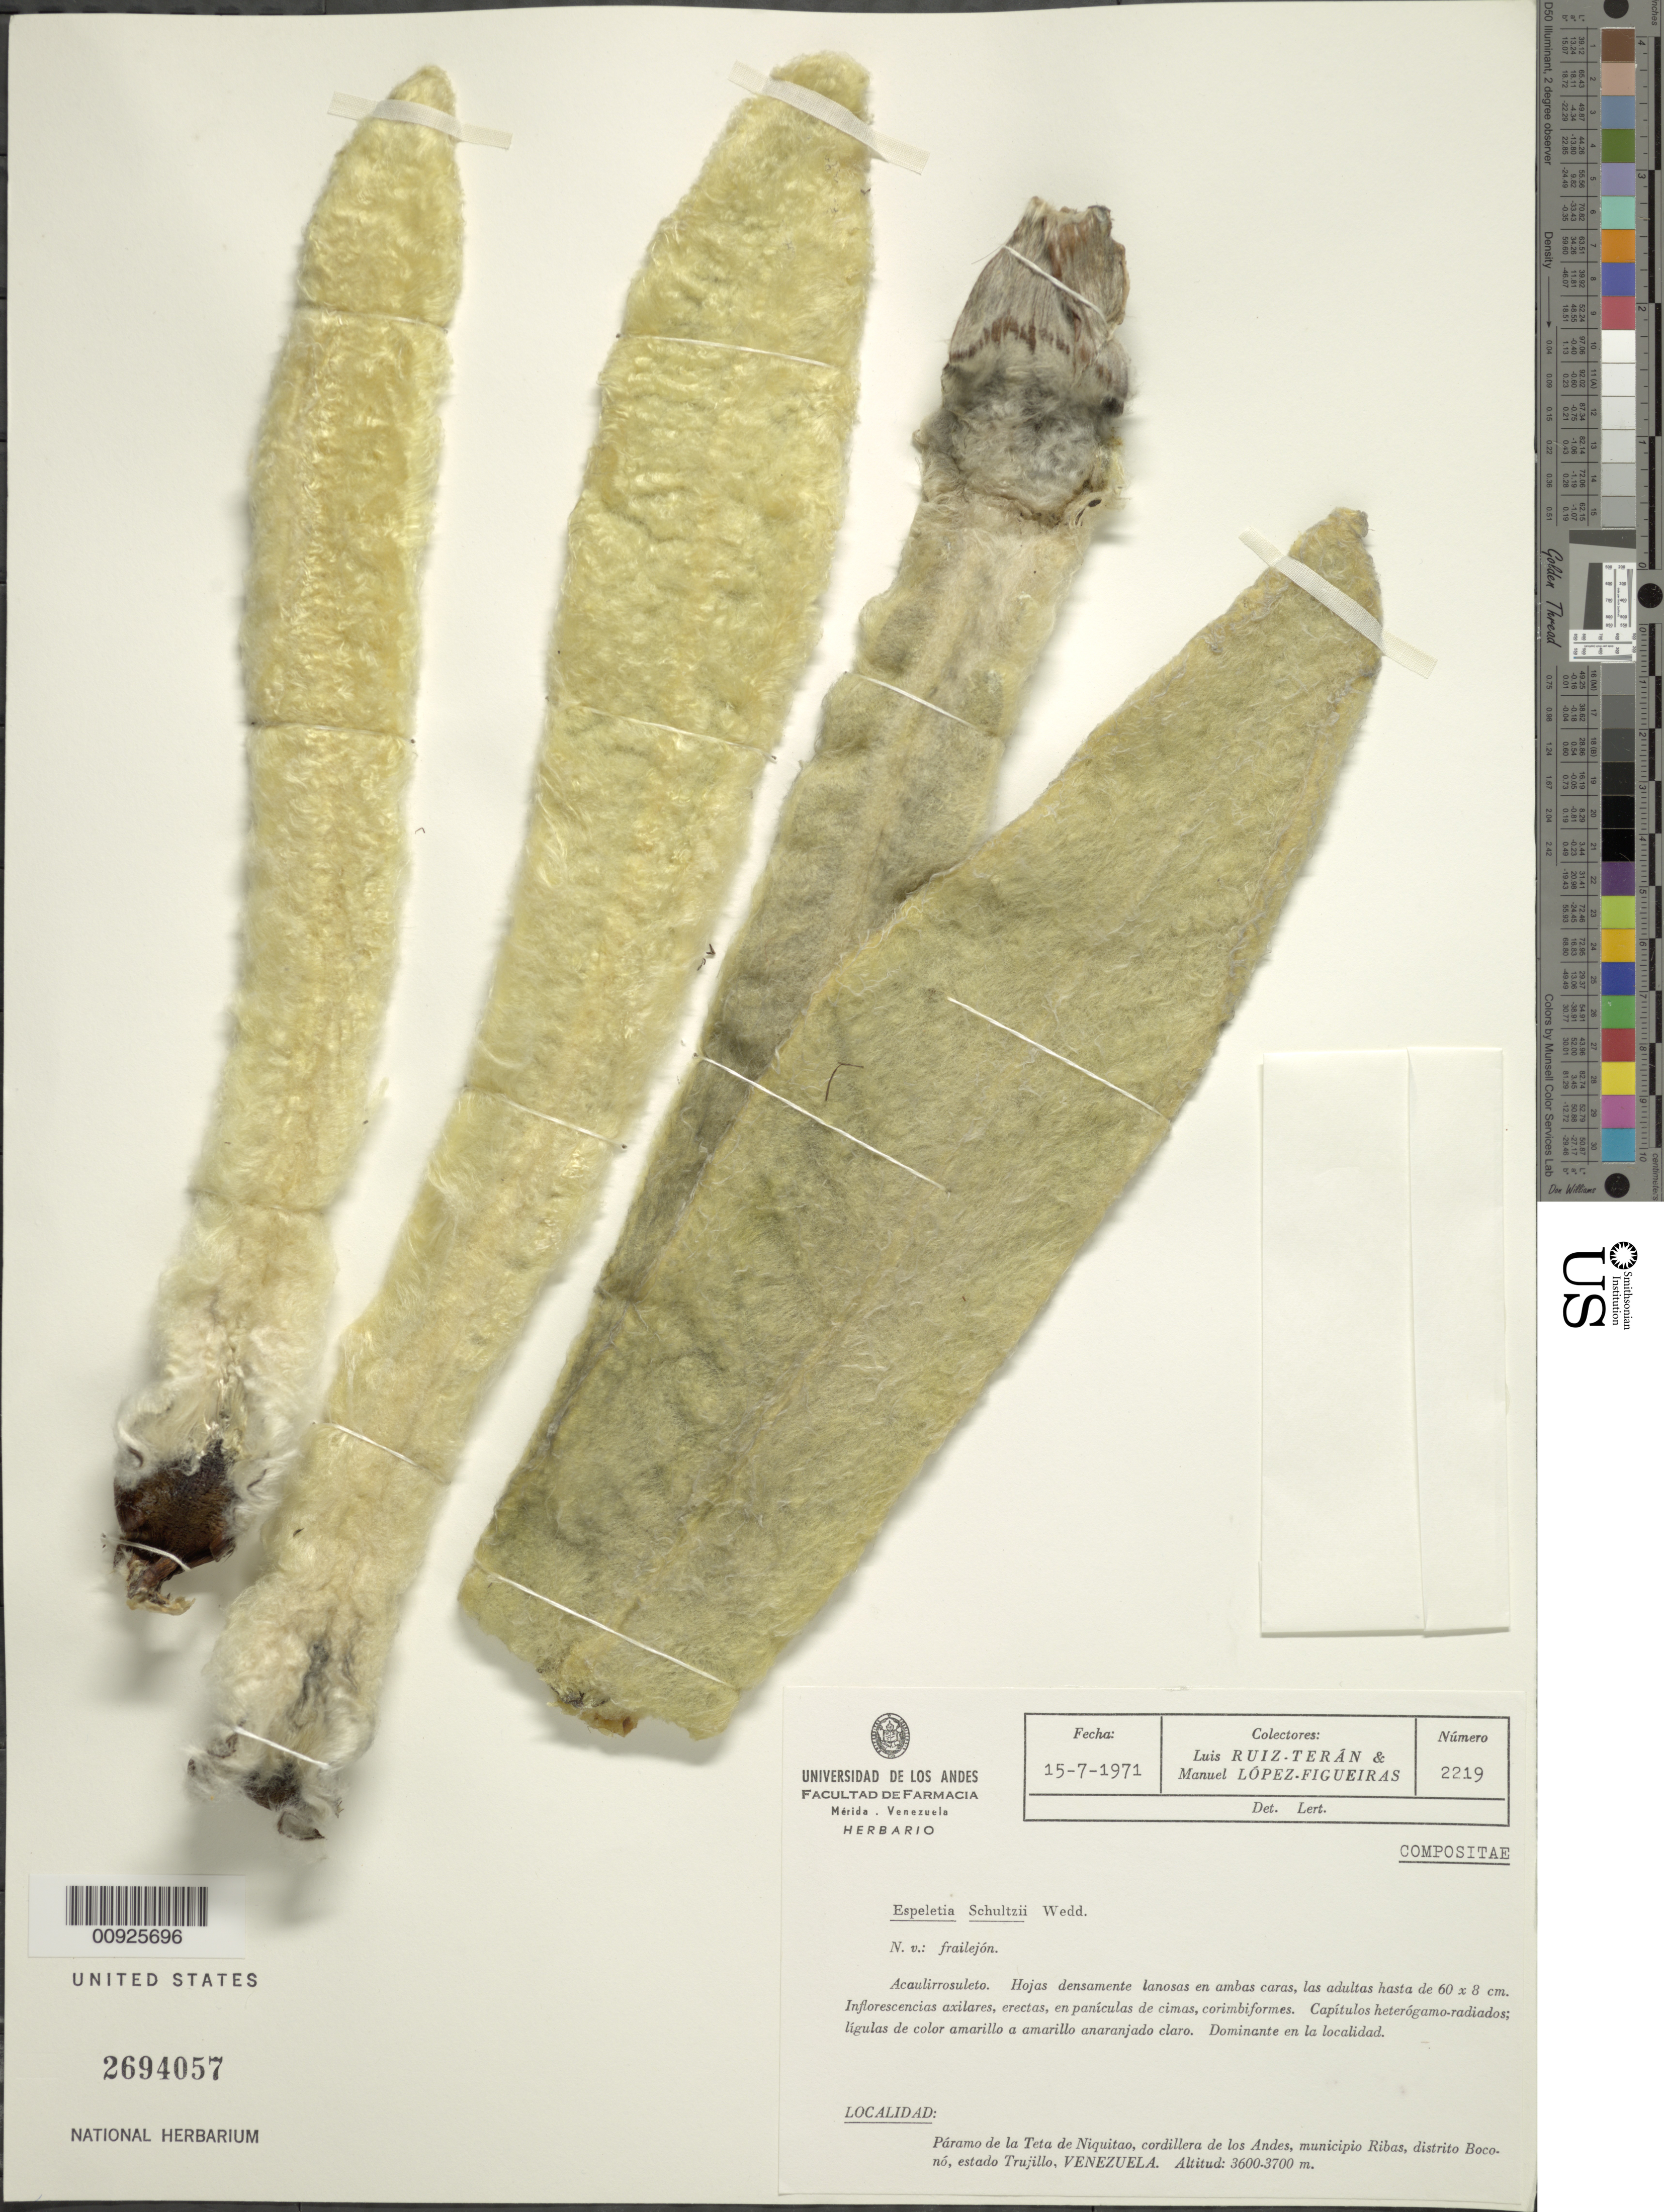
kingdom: Plantae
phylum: Tracheophyta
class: Magnoliopsida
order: Asterales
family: Asteraceae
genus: Espeletia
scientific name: Espeletia schultzii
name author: Wedd.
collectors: L. E. Ruíz-Terán & M. López Figueiras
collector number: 2219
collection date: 1971-07-15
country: Venezuela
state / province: Trujillo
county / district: Boconó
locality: Páramo de la Teta de Niquitao. Páramo de la Teta de Niquitao, Municipio Ribas.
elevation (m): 3600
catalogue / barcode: US 2694057